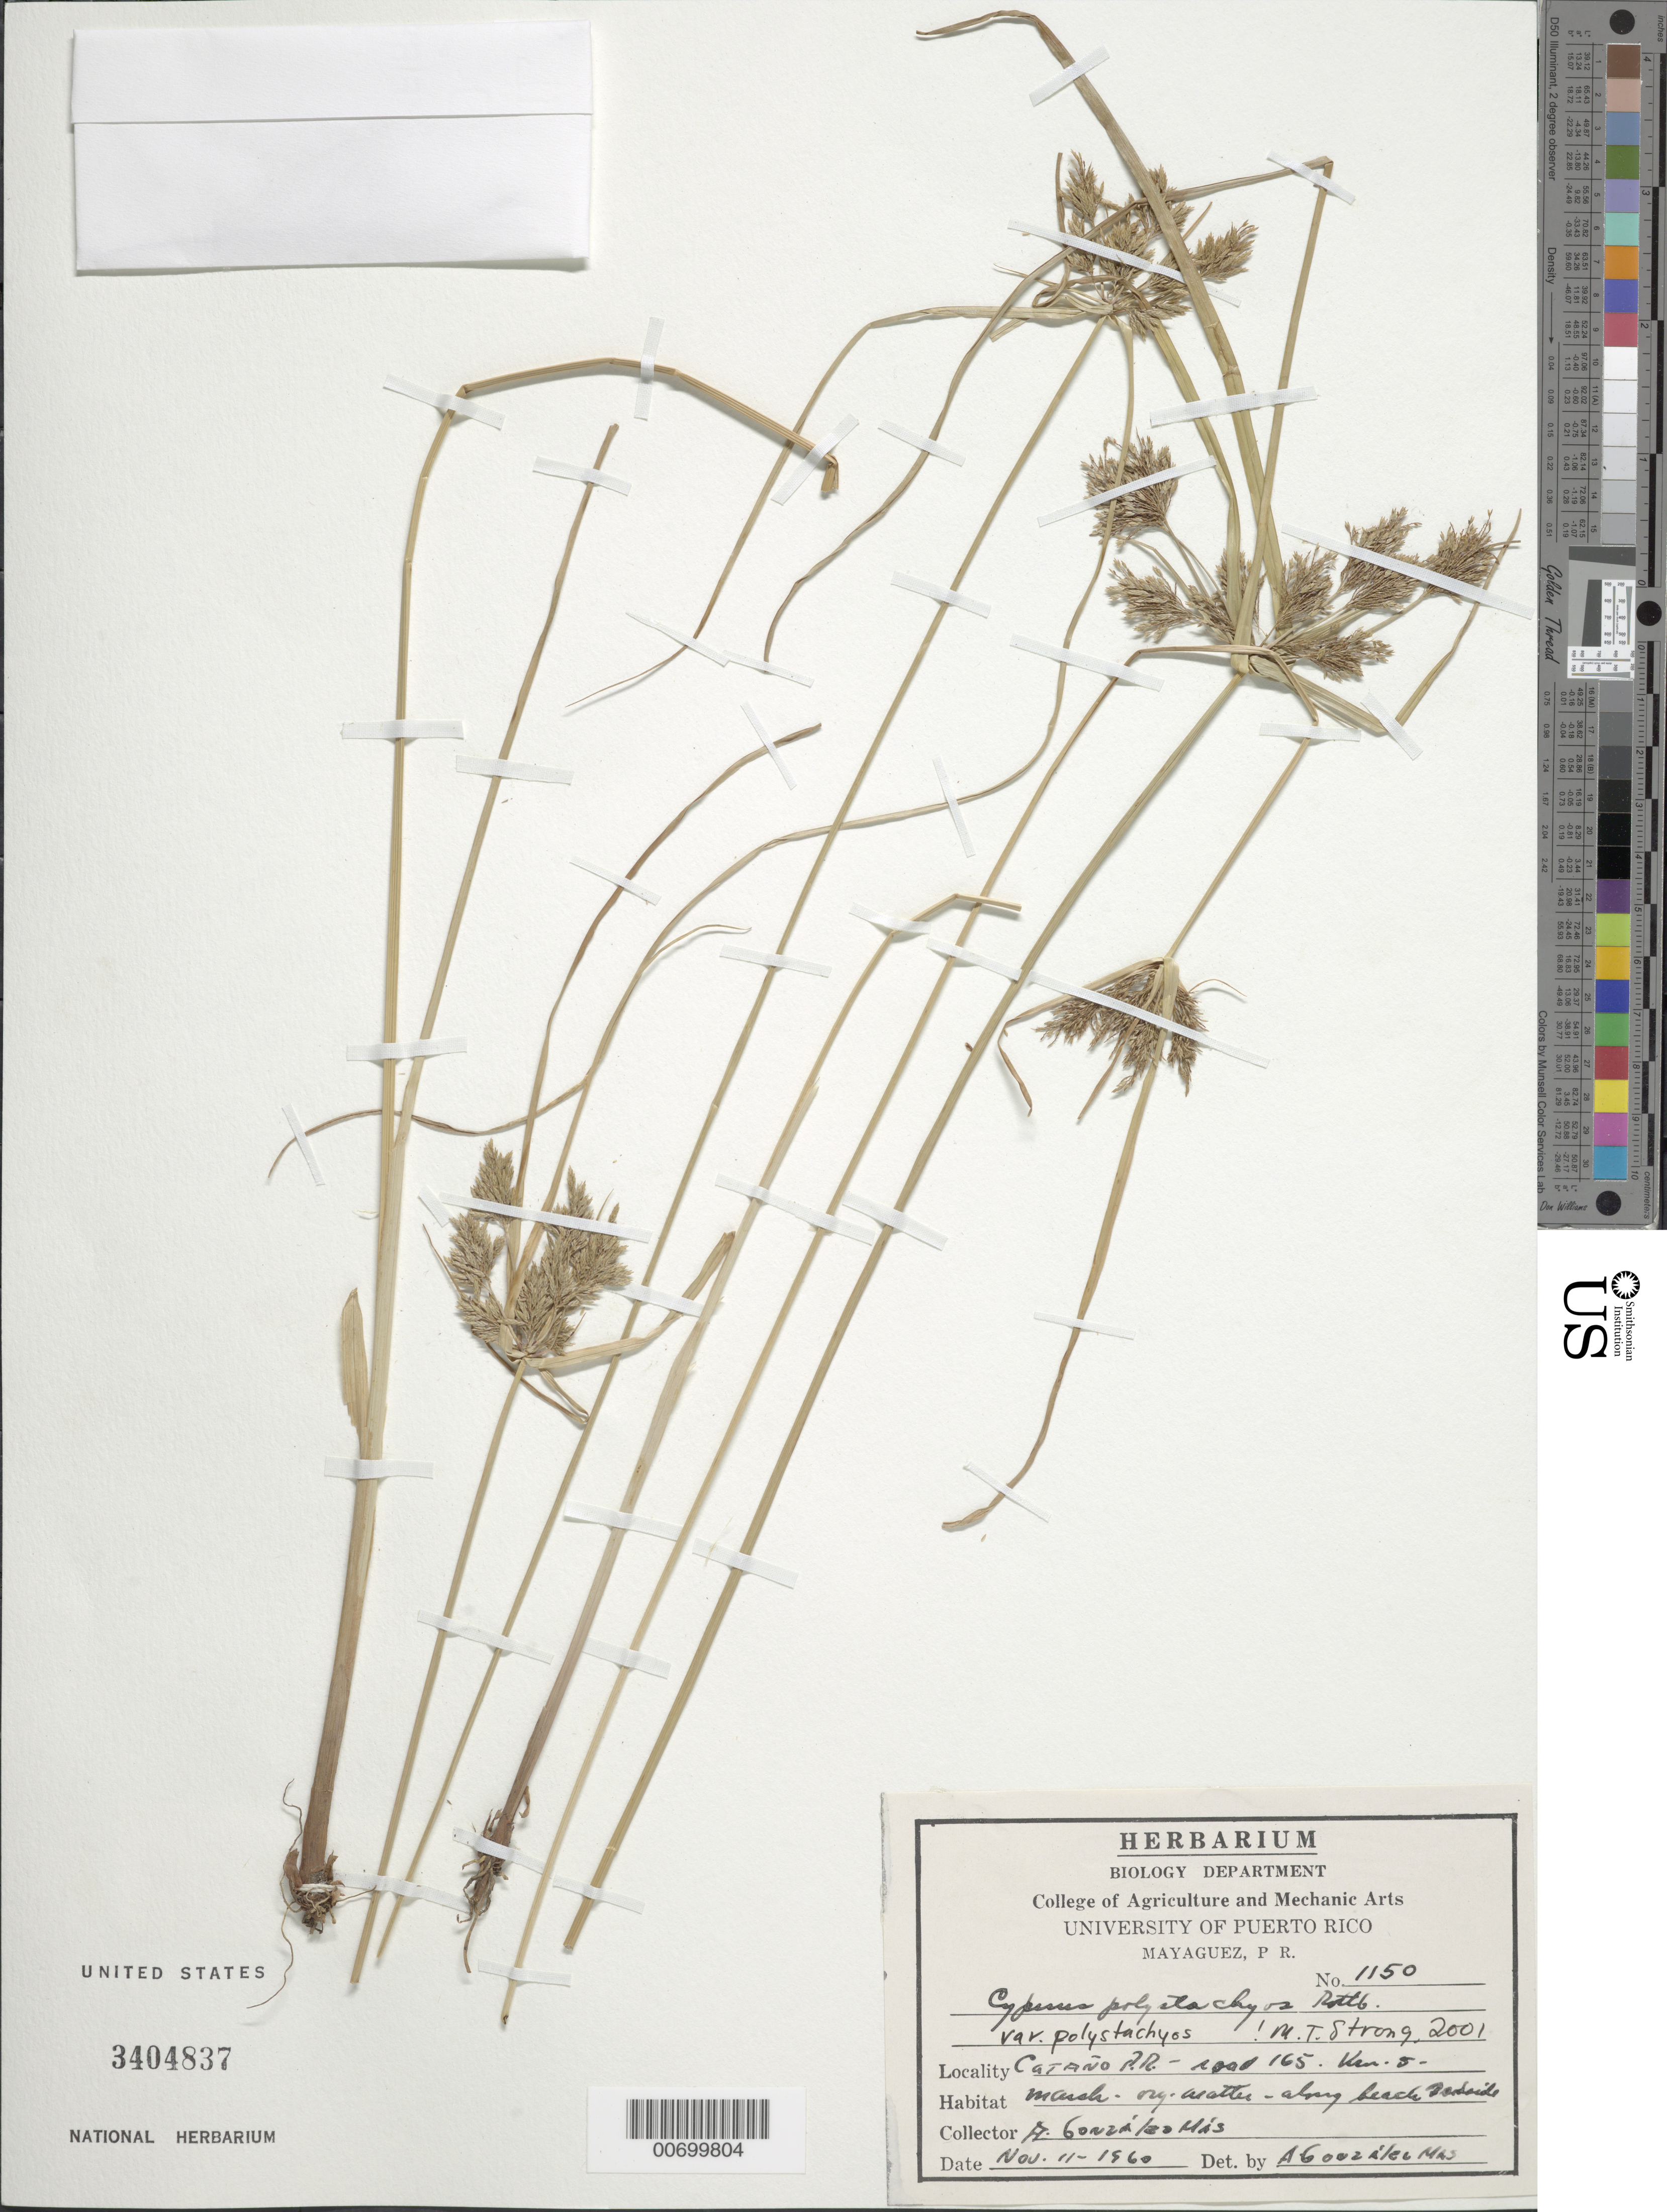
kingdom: Plantae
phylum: Tracheophyta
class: Liliopsida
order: Poales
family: Cyperaceae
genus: Cyperus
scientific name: Cyperus polystachyos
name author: Rottb.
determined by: Strong, M. T., (US), Smithsonian Institution - National Museum of Natural History (UNITED STATES)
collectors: A. González Más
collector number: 1150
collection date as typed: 11 Nov 1960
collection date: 1960-11-11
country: Puerto Rico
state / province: Cataño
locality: Cataño: Rd. 165, km 5.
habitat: Marsh, along beach roadside.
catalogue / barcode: US 3404837